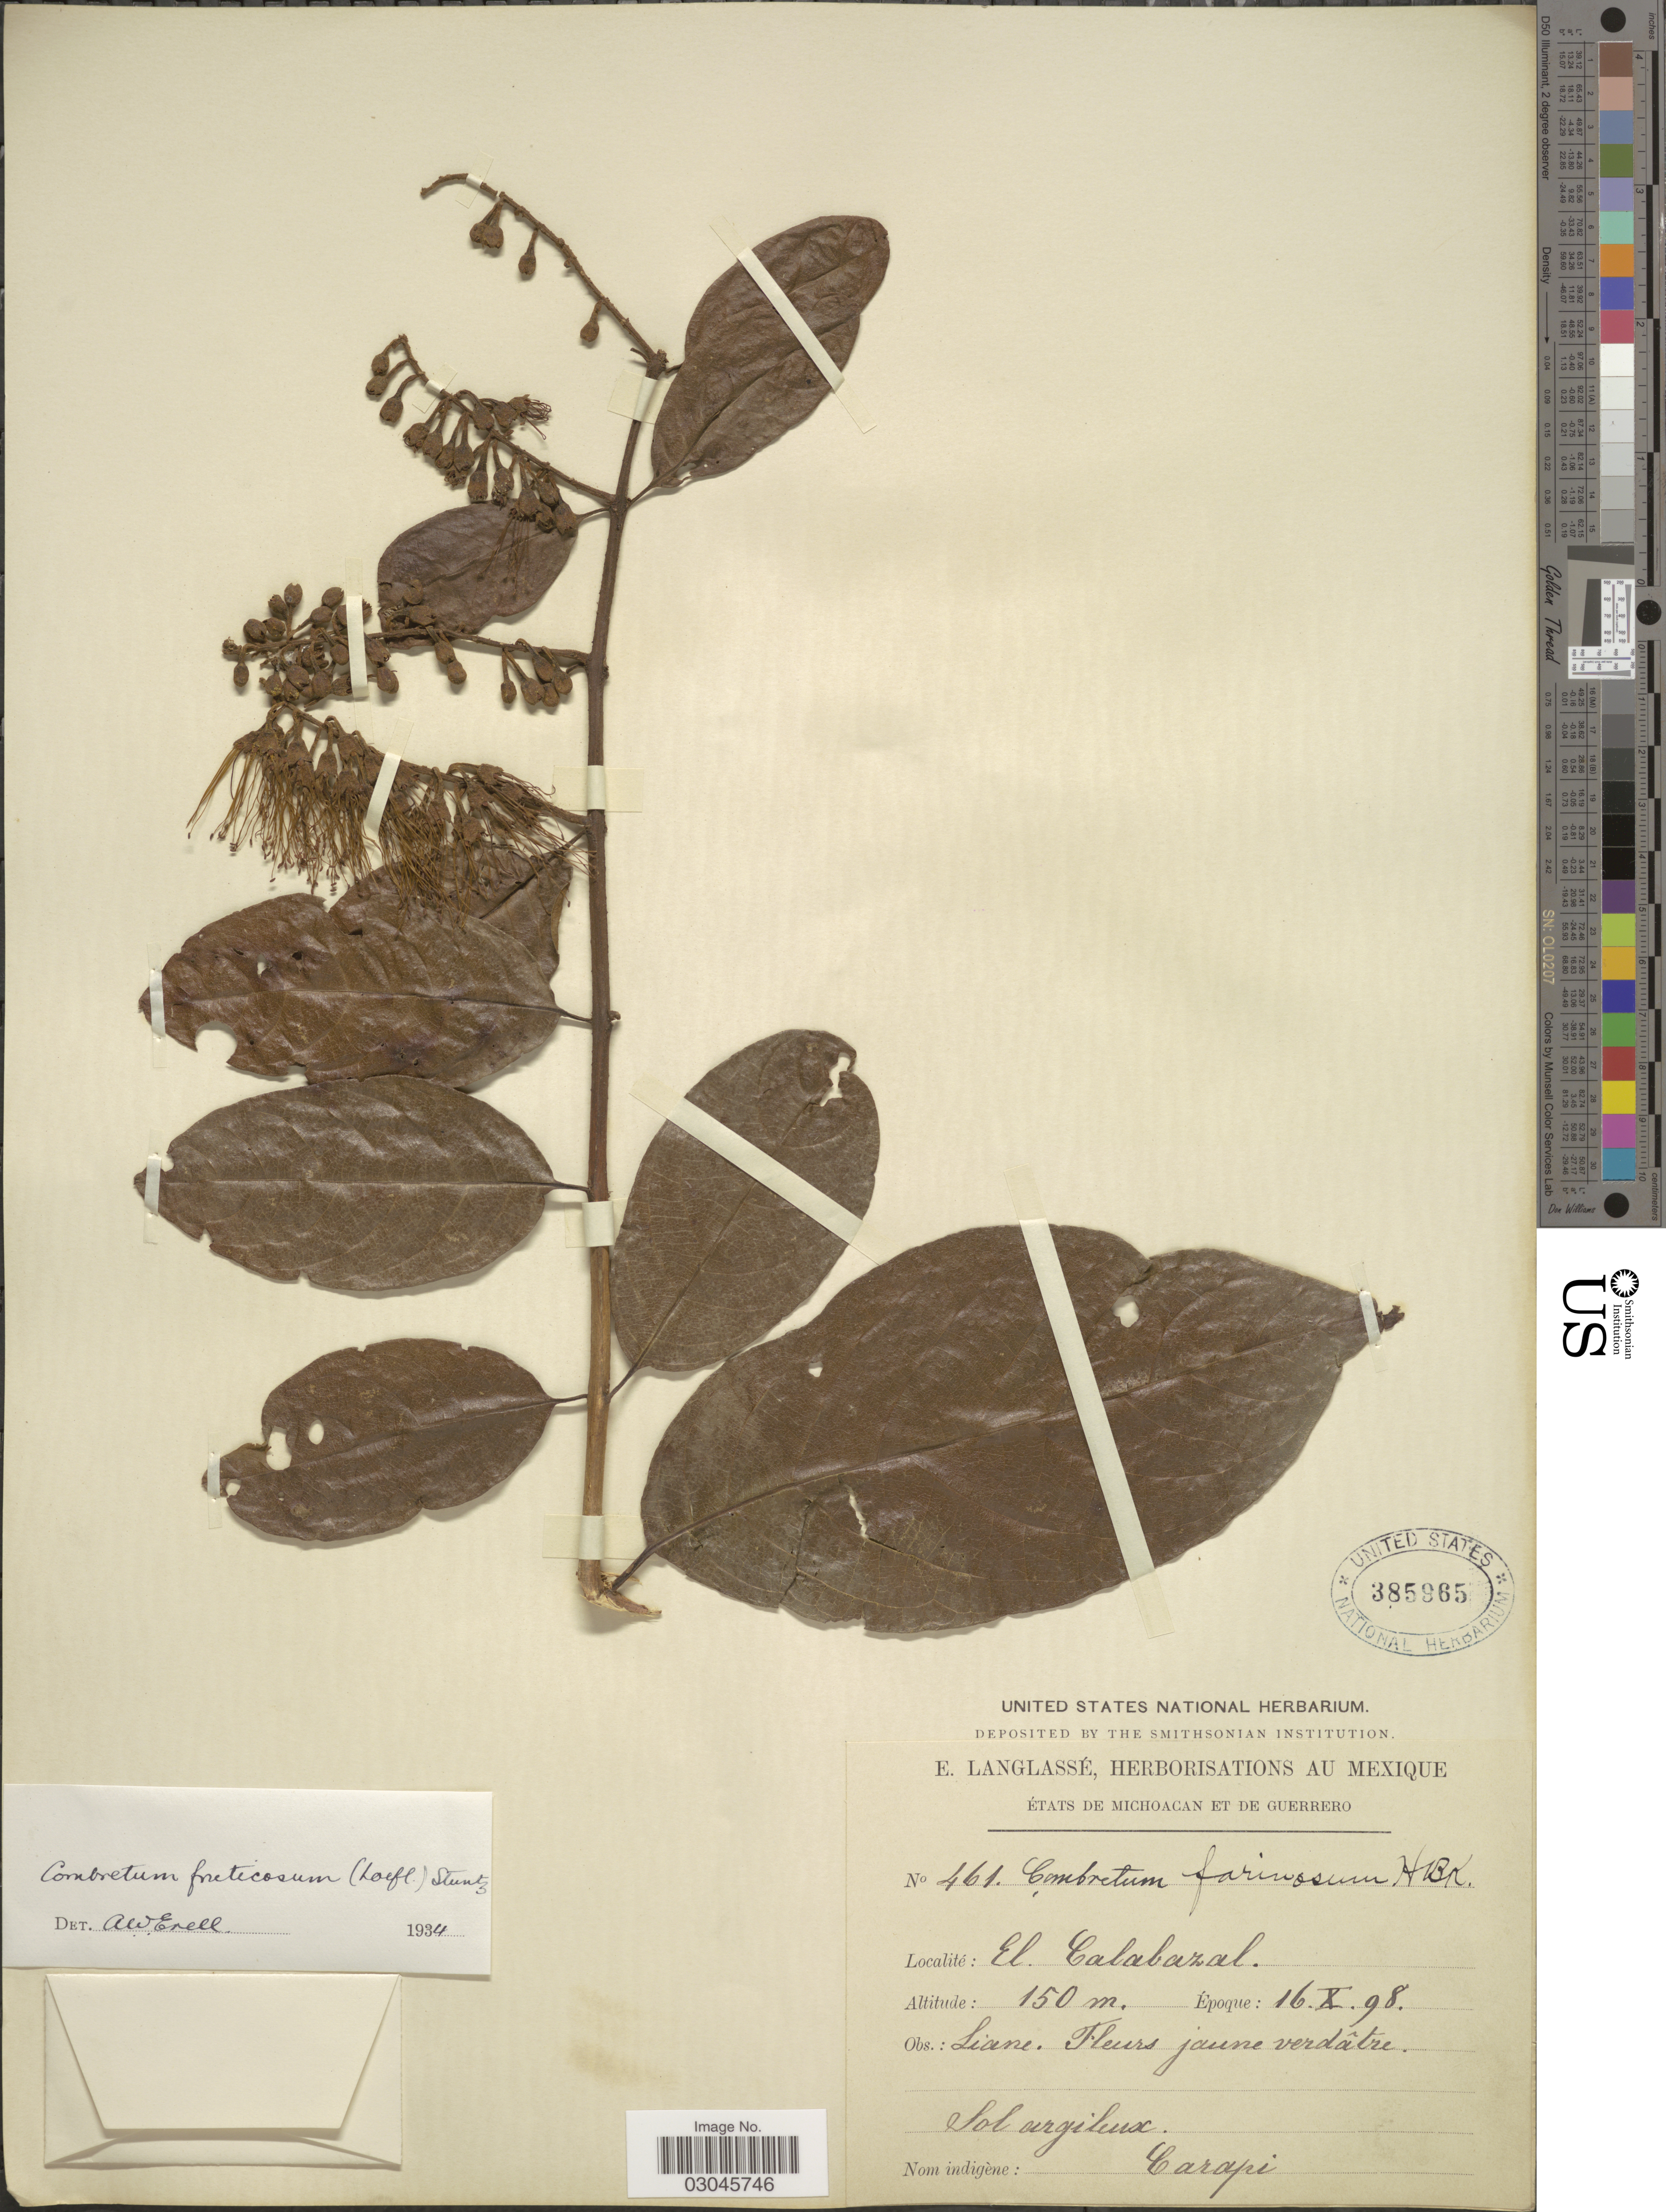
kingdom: Plantae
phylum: Tracheophyta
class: Magnoliopsida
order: Myrtales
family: Combretaceae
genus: Combretum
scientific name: Combretum fruticosum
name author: (Loefl.) Stuntz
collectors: E. Langlassé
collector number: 461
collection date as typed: Transcribed d/m/y: 16/10/98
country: Mexico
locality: États de Michoacan et de Guerrero. El Calabazal.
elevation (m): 150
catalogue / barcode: US 385965